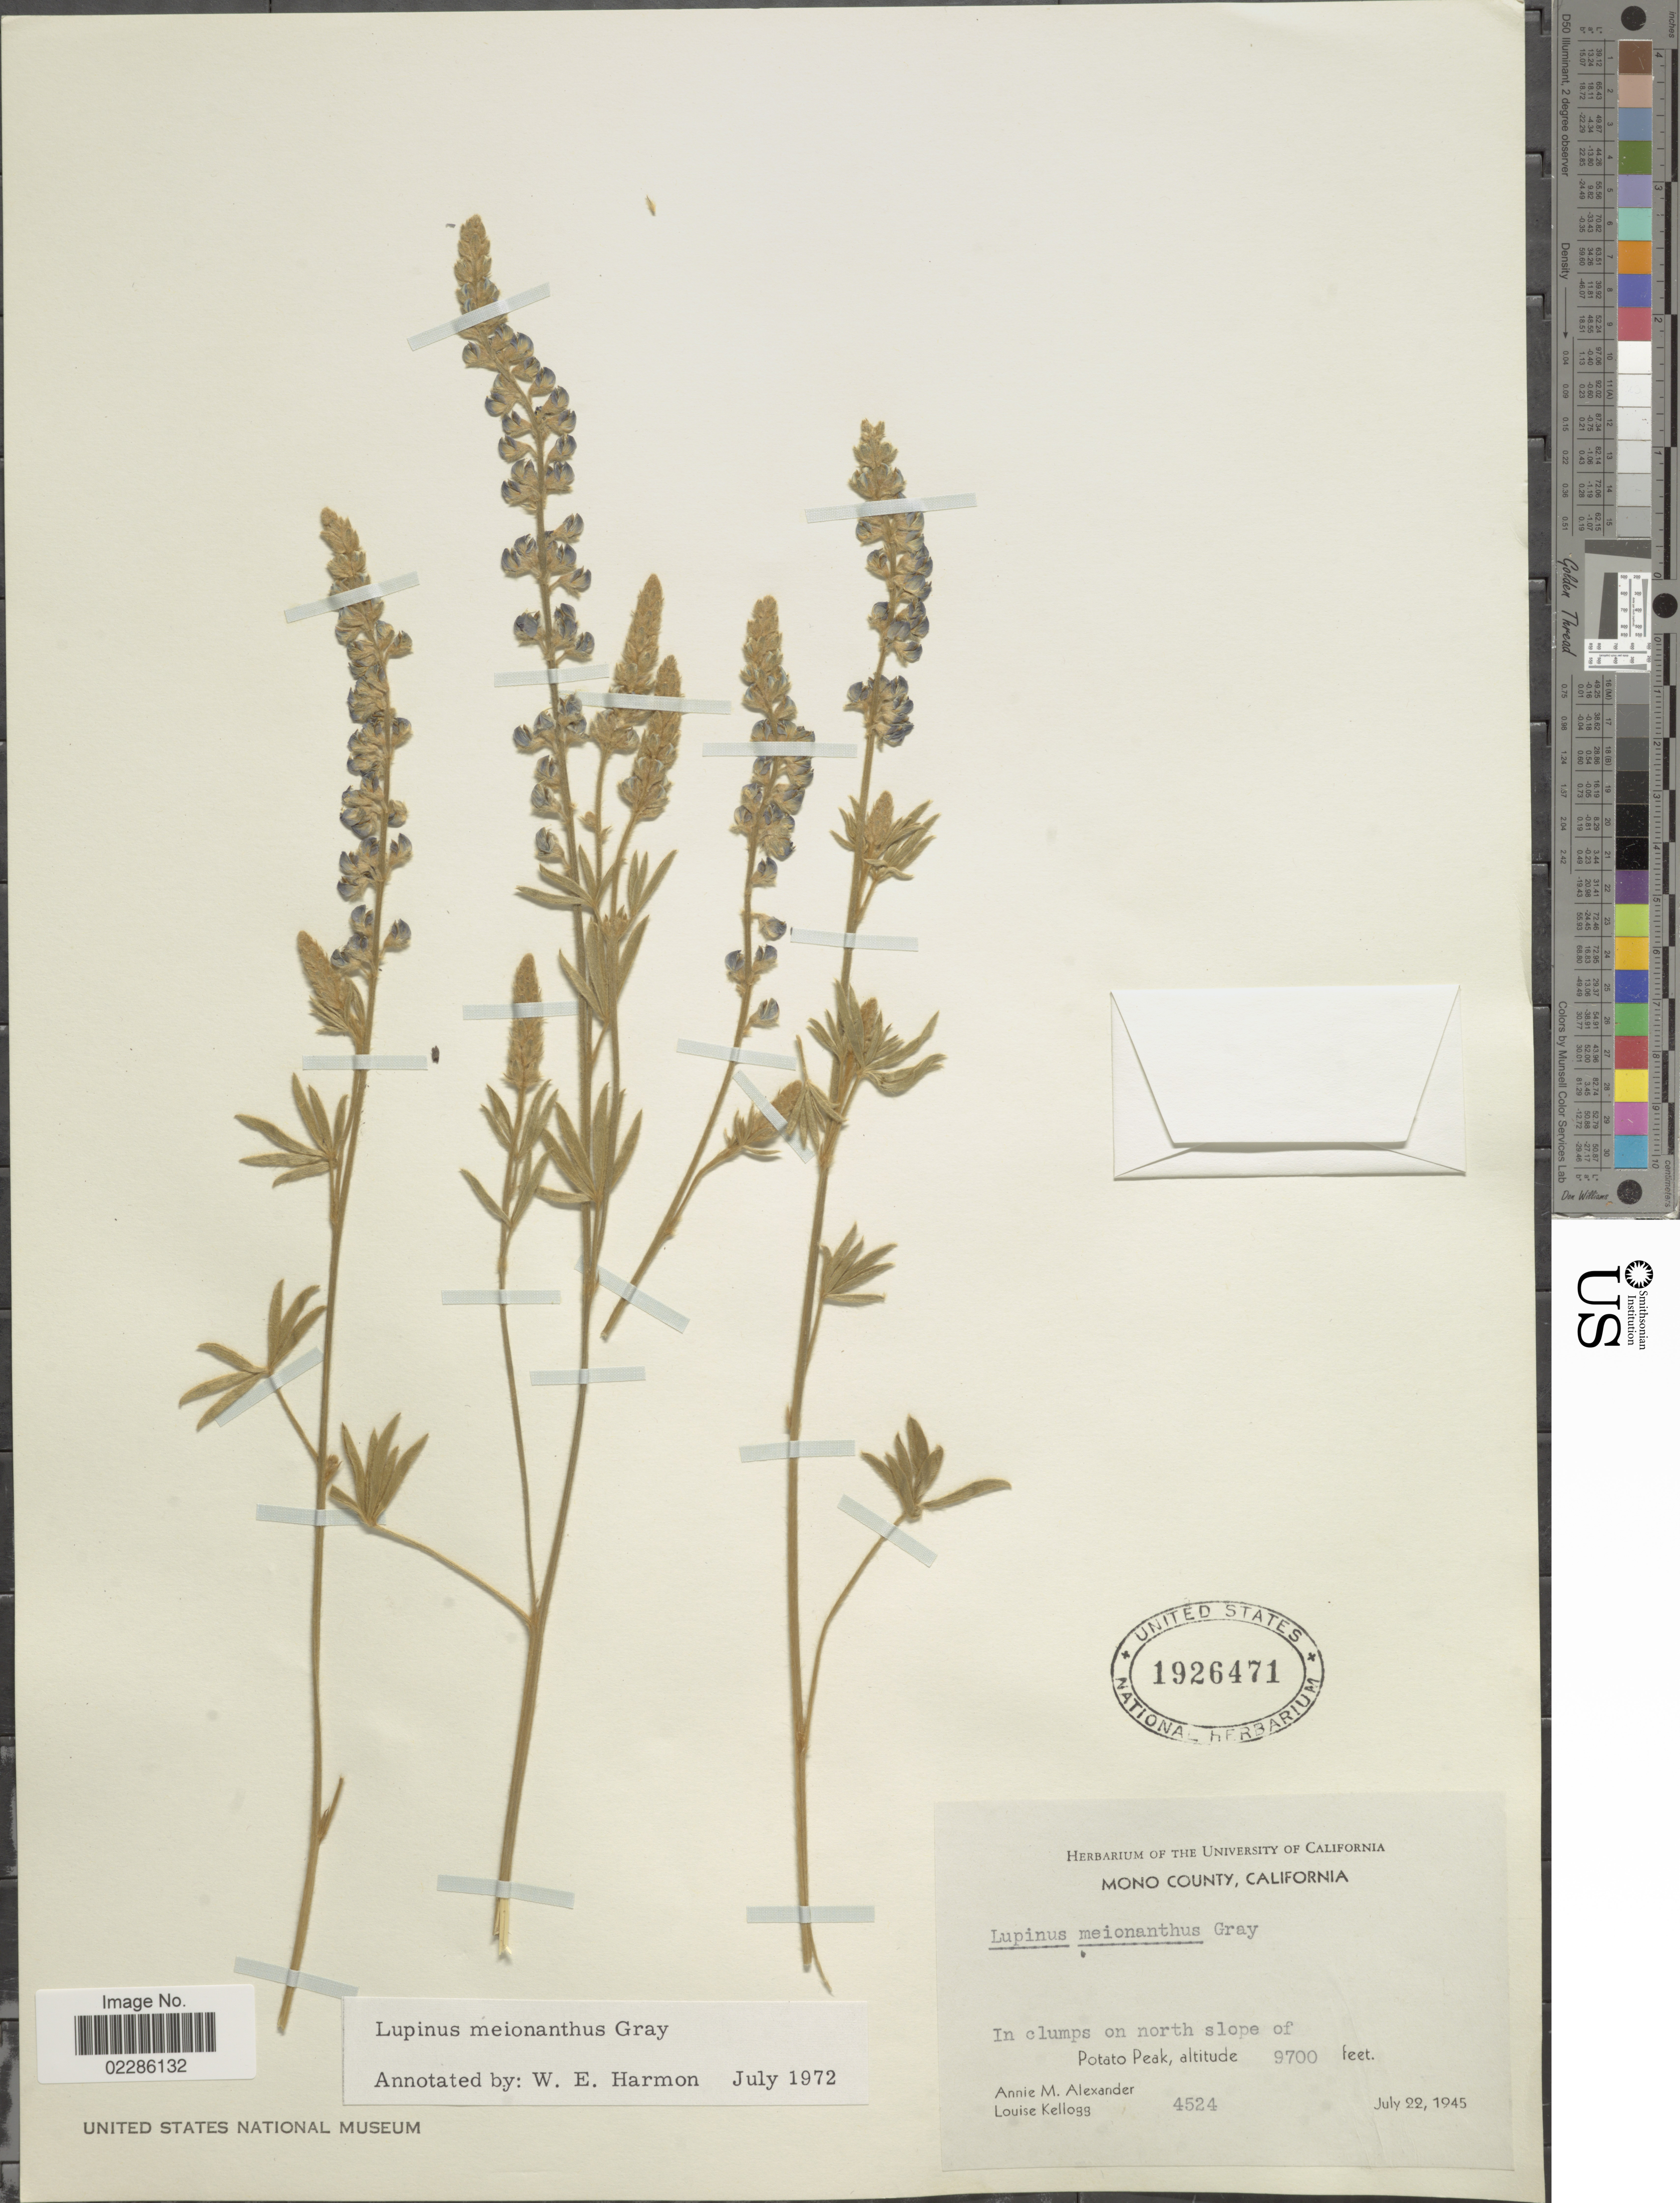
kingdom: Plantae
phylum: Tracheophyta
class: Magnoliopsida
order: Fabales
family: Fabaceae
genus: Lupinus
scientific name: Lupinus meionanthus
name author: A. Gray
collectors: A. M. Alexander & L. Kellogg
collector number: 4524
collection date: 1945-07-22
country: United States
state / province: California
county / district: Mono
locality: Mono County, In clumps on north slope of Potato Peak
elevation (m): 2957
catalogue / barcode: US 1926471